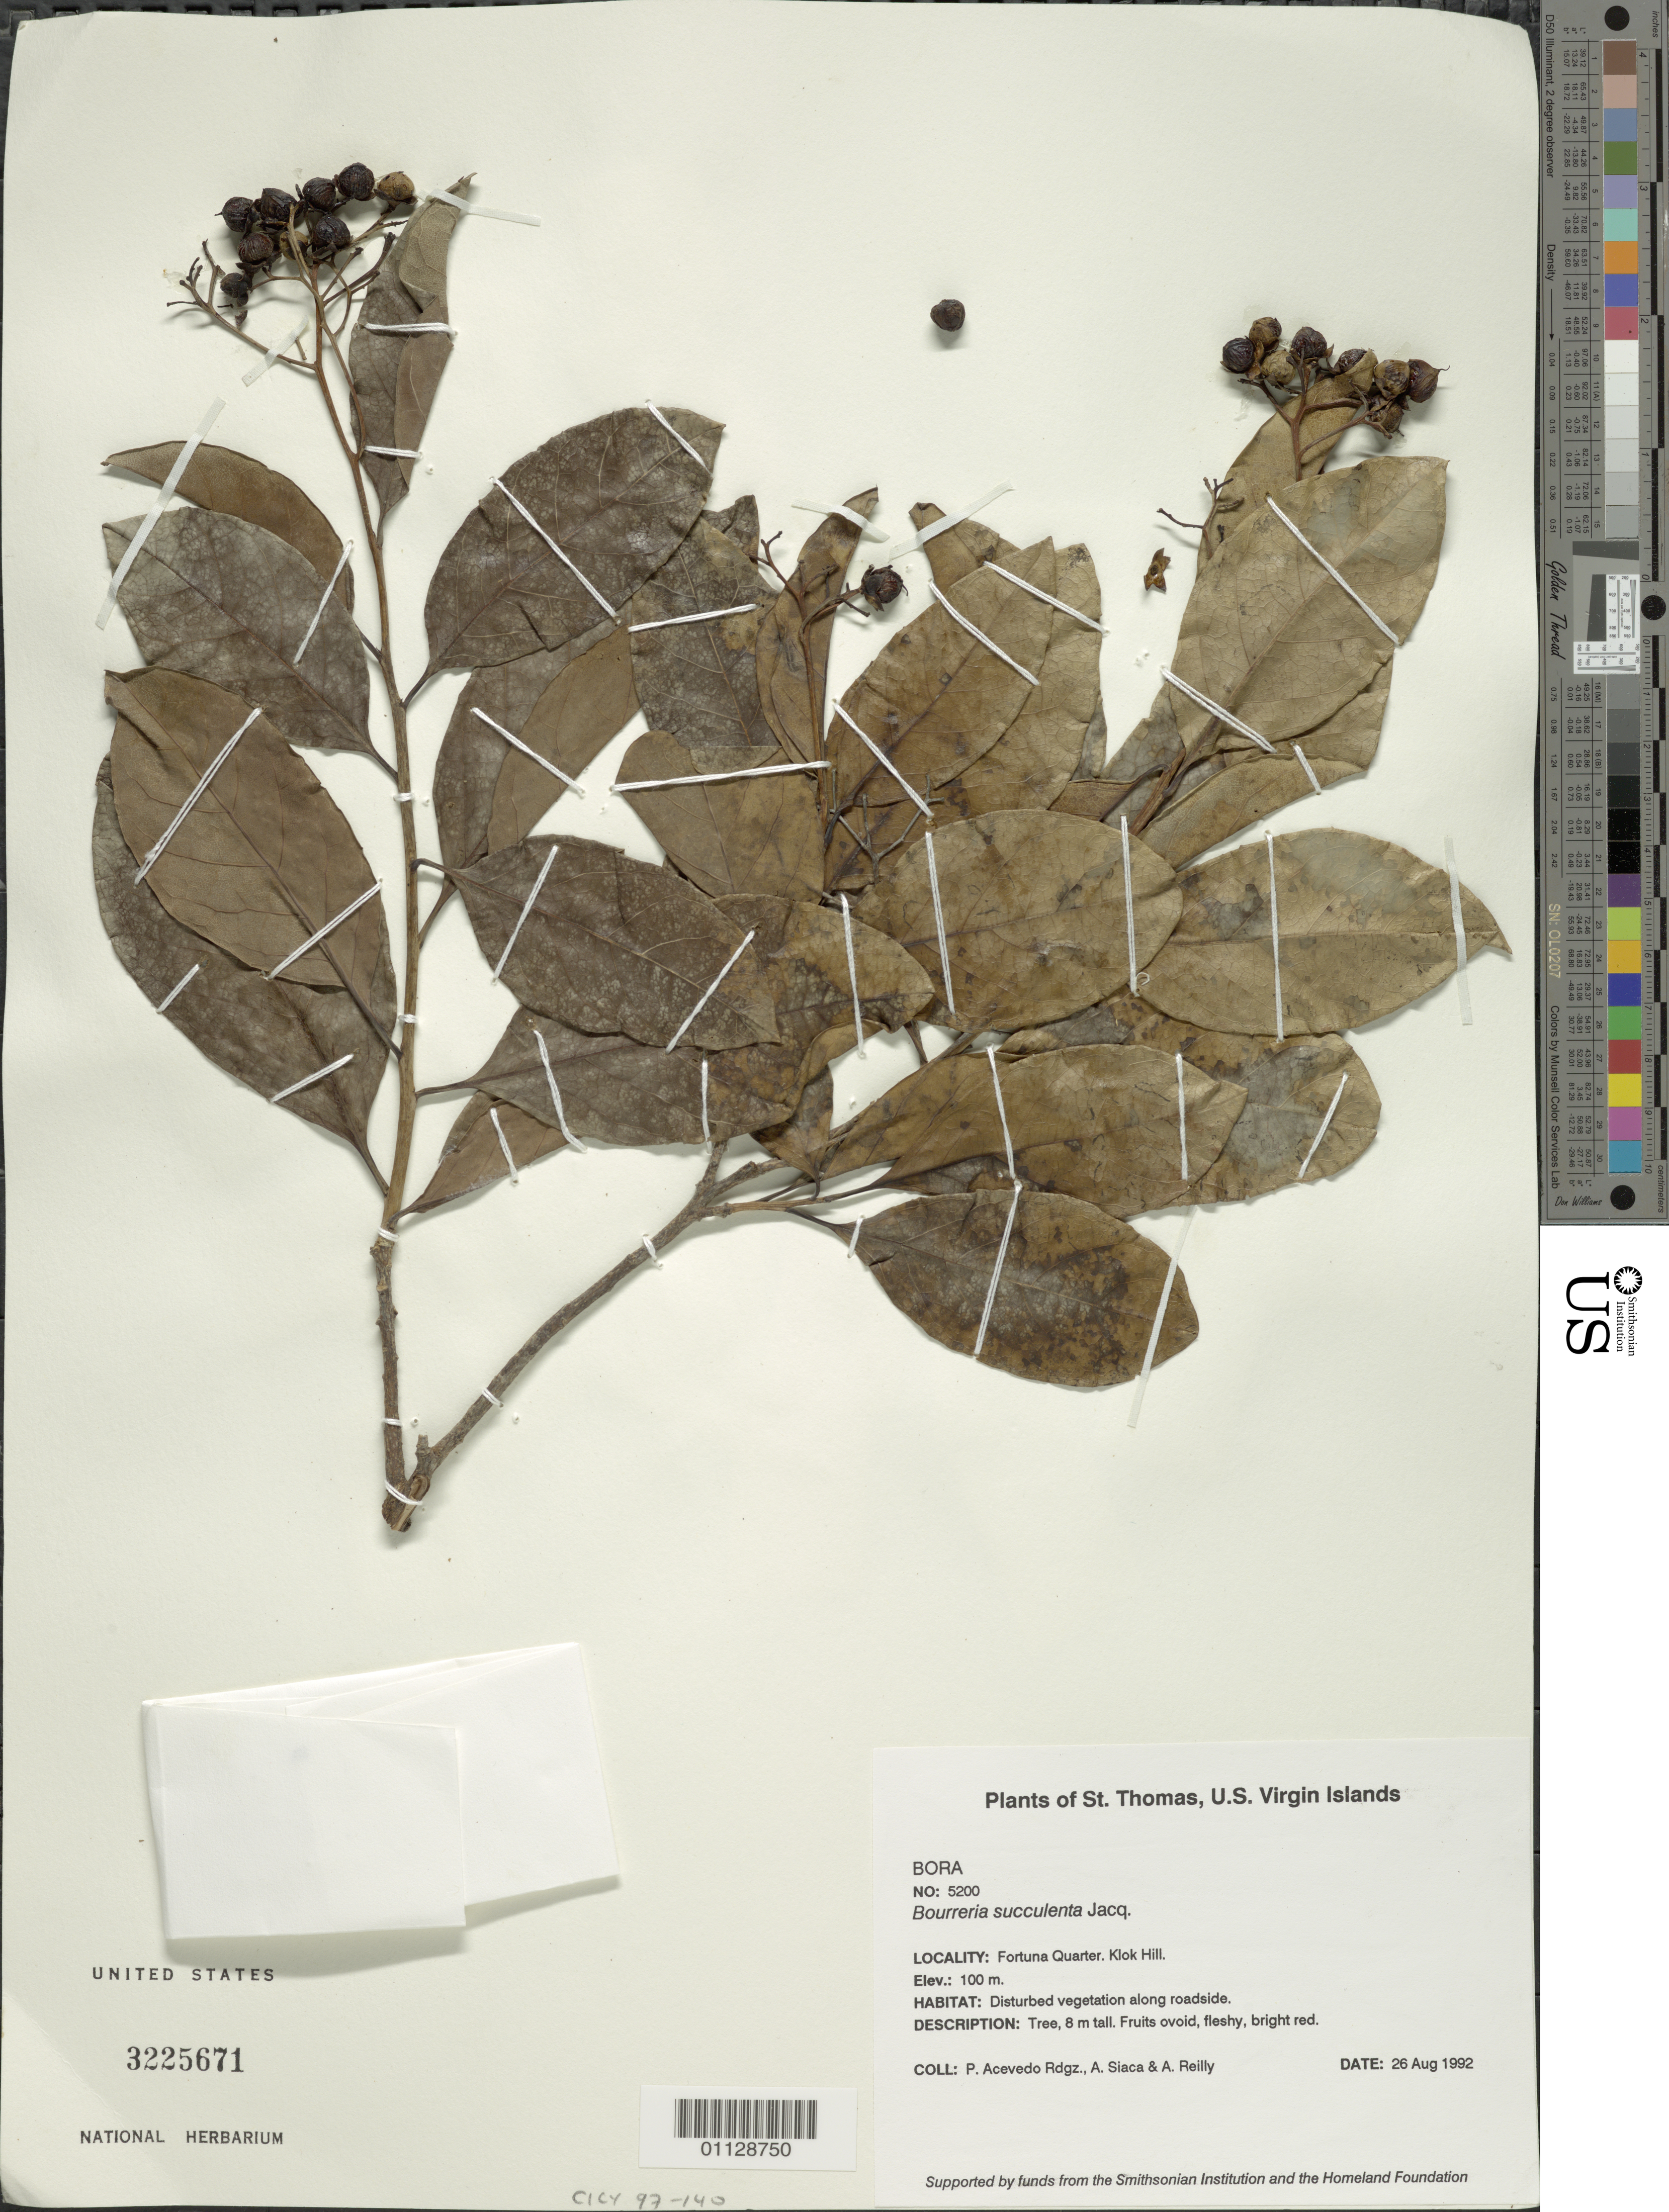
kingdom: Plantae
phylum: Tracheophyta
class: Magnoliopsida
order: Boraginales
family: Ehretiaceae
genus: Bourreria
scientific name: Bourreria succulenta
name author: Jacq.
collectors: P. Acevedo-Rodr., A. Siaca & A. Reilly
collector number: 5200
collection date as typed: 26 Aug 1992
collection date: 1992-08-26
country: U.S. Virgin Islands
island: St. Thomas I.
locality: Fortuna Quarter: Klok Hill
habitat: disturbed vegetation along roadside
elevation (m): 100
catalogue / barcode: US 3225671